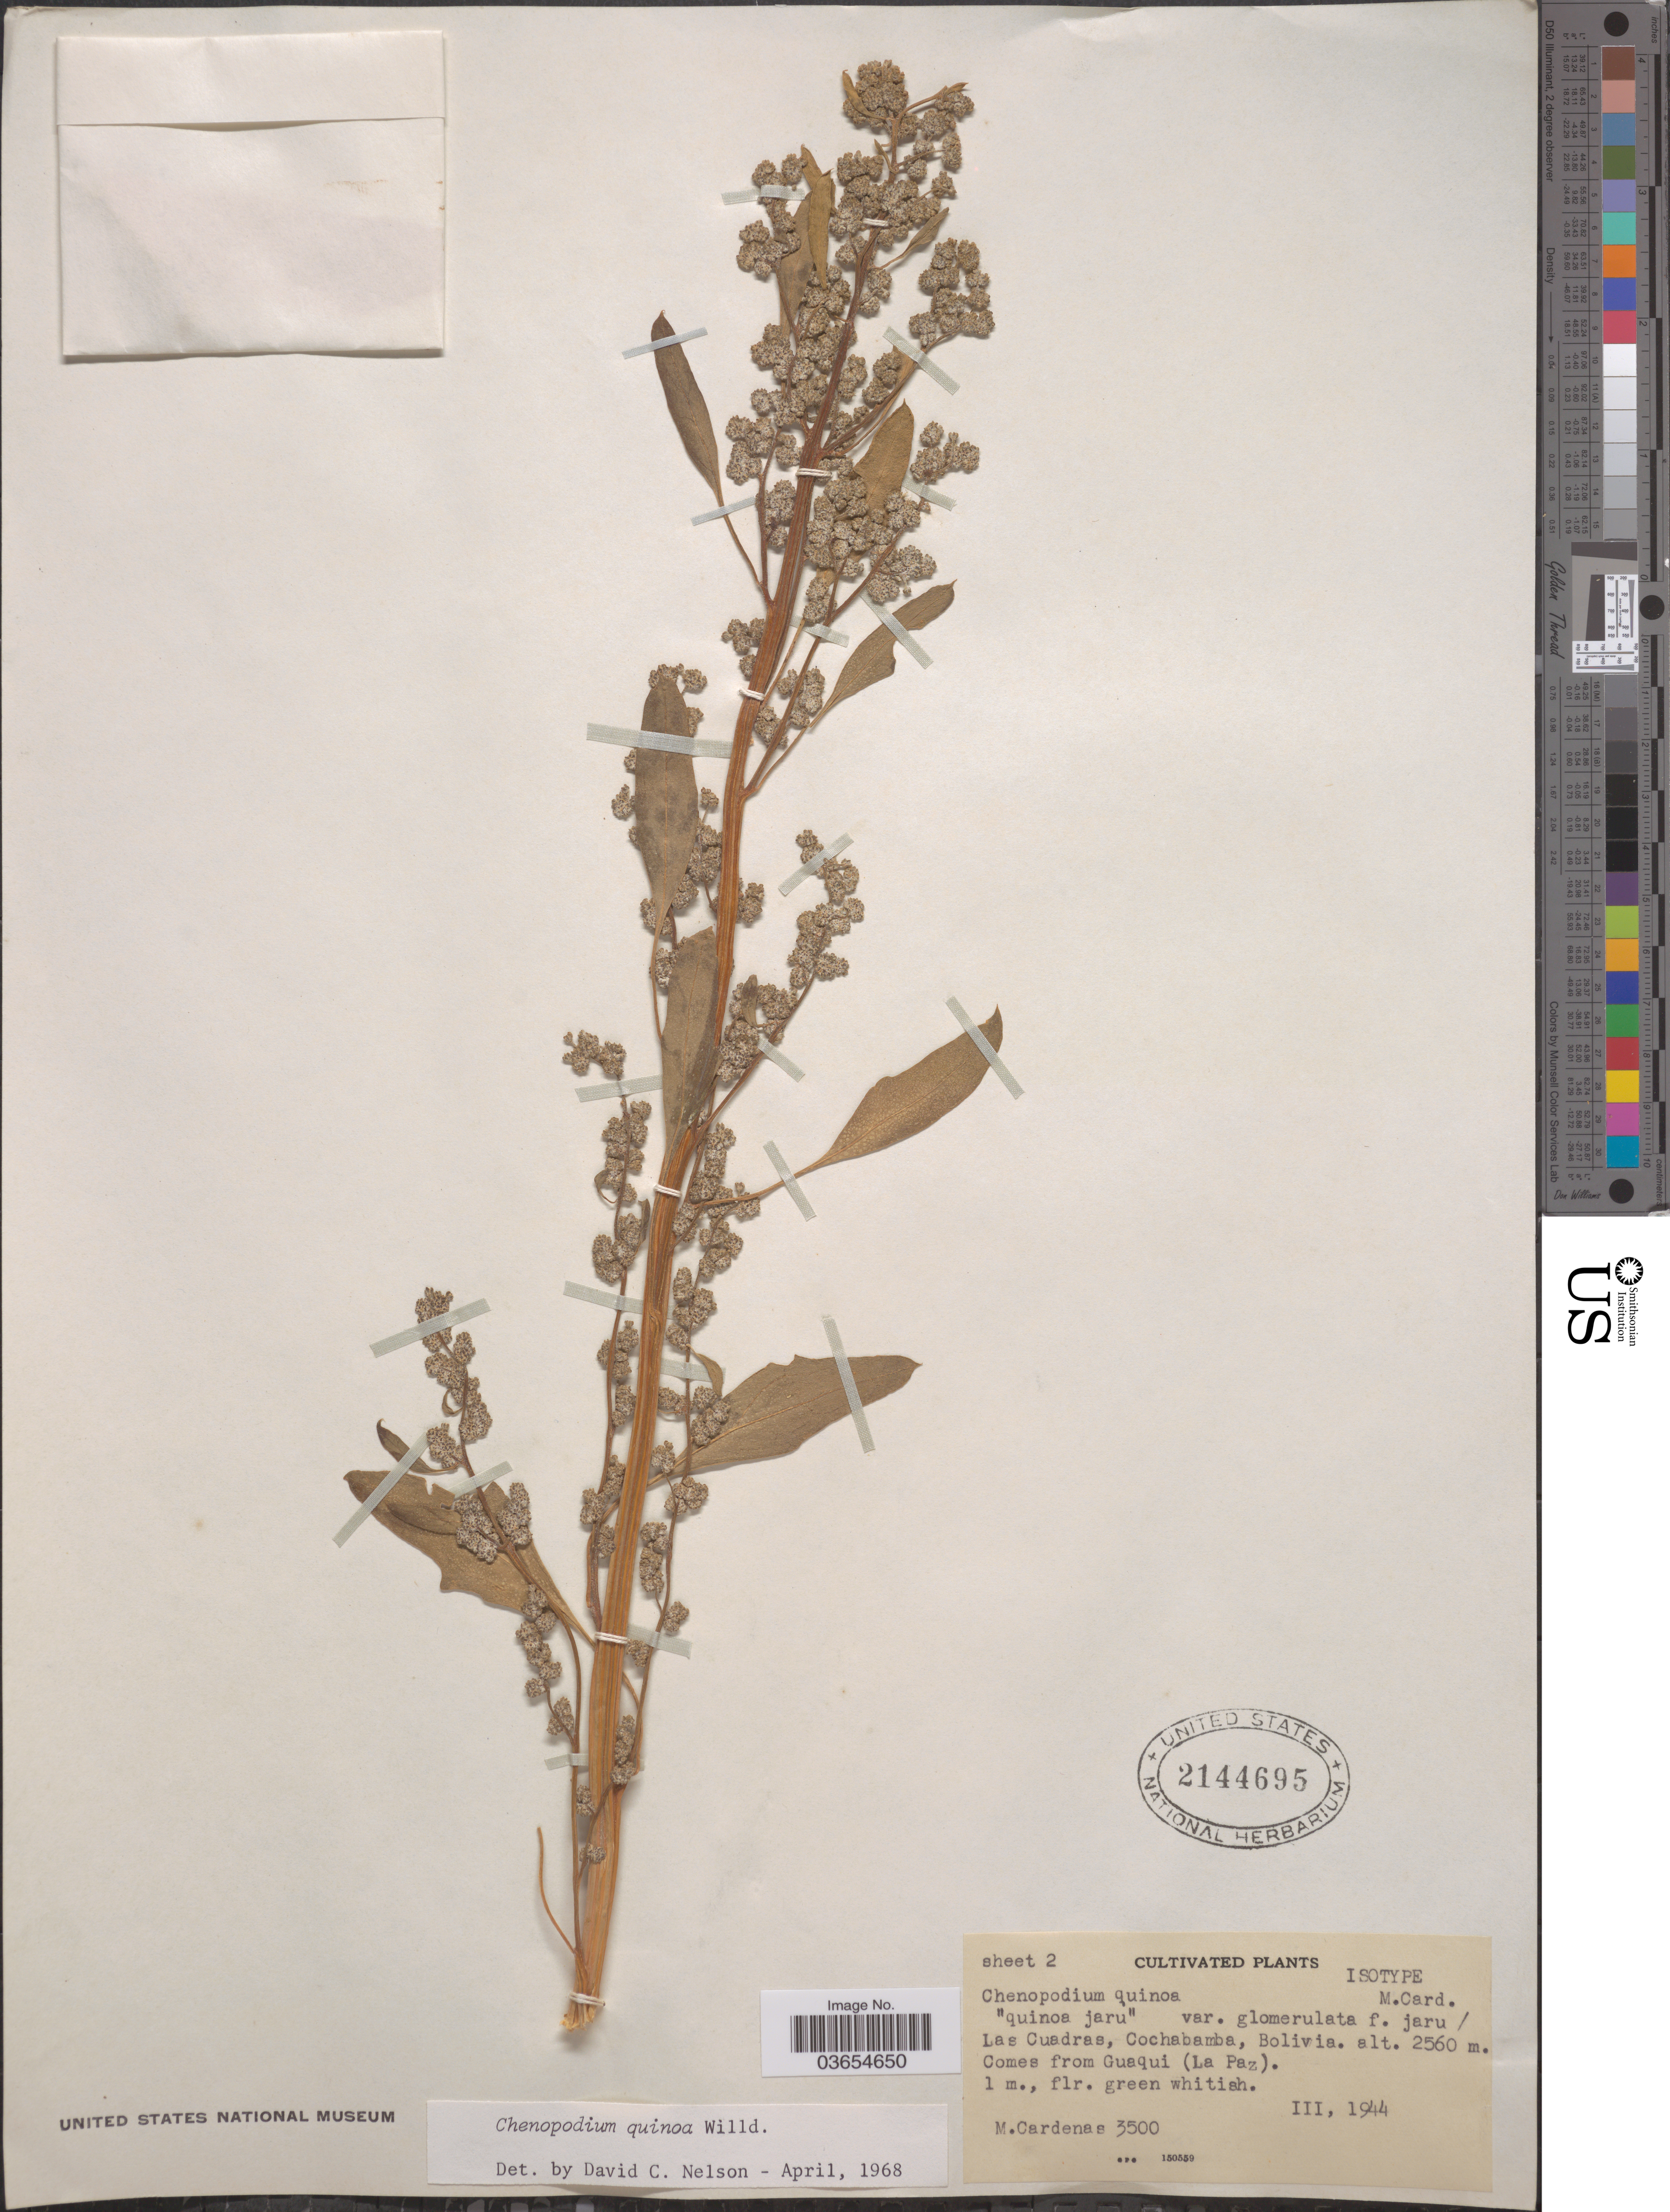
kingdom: Plantae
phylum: Tracheophyta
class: Magnoliopsida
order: Caryophyllales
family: Amaranthaceae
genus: Chenopodium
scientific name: Chenopodium quinoa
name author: Willd.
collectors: M. Cárdenas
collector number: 3500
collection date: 1944-03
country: Bolivia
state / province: Cochabamba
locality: Las Cuadras.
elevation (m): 2560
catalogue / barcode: US 2144695